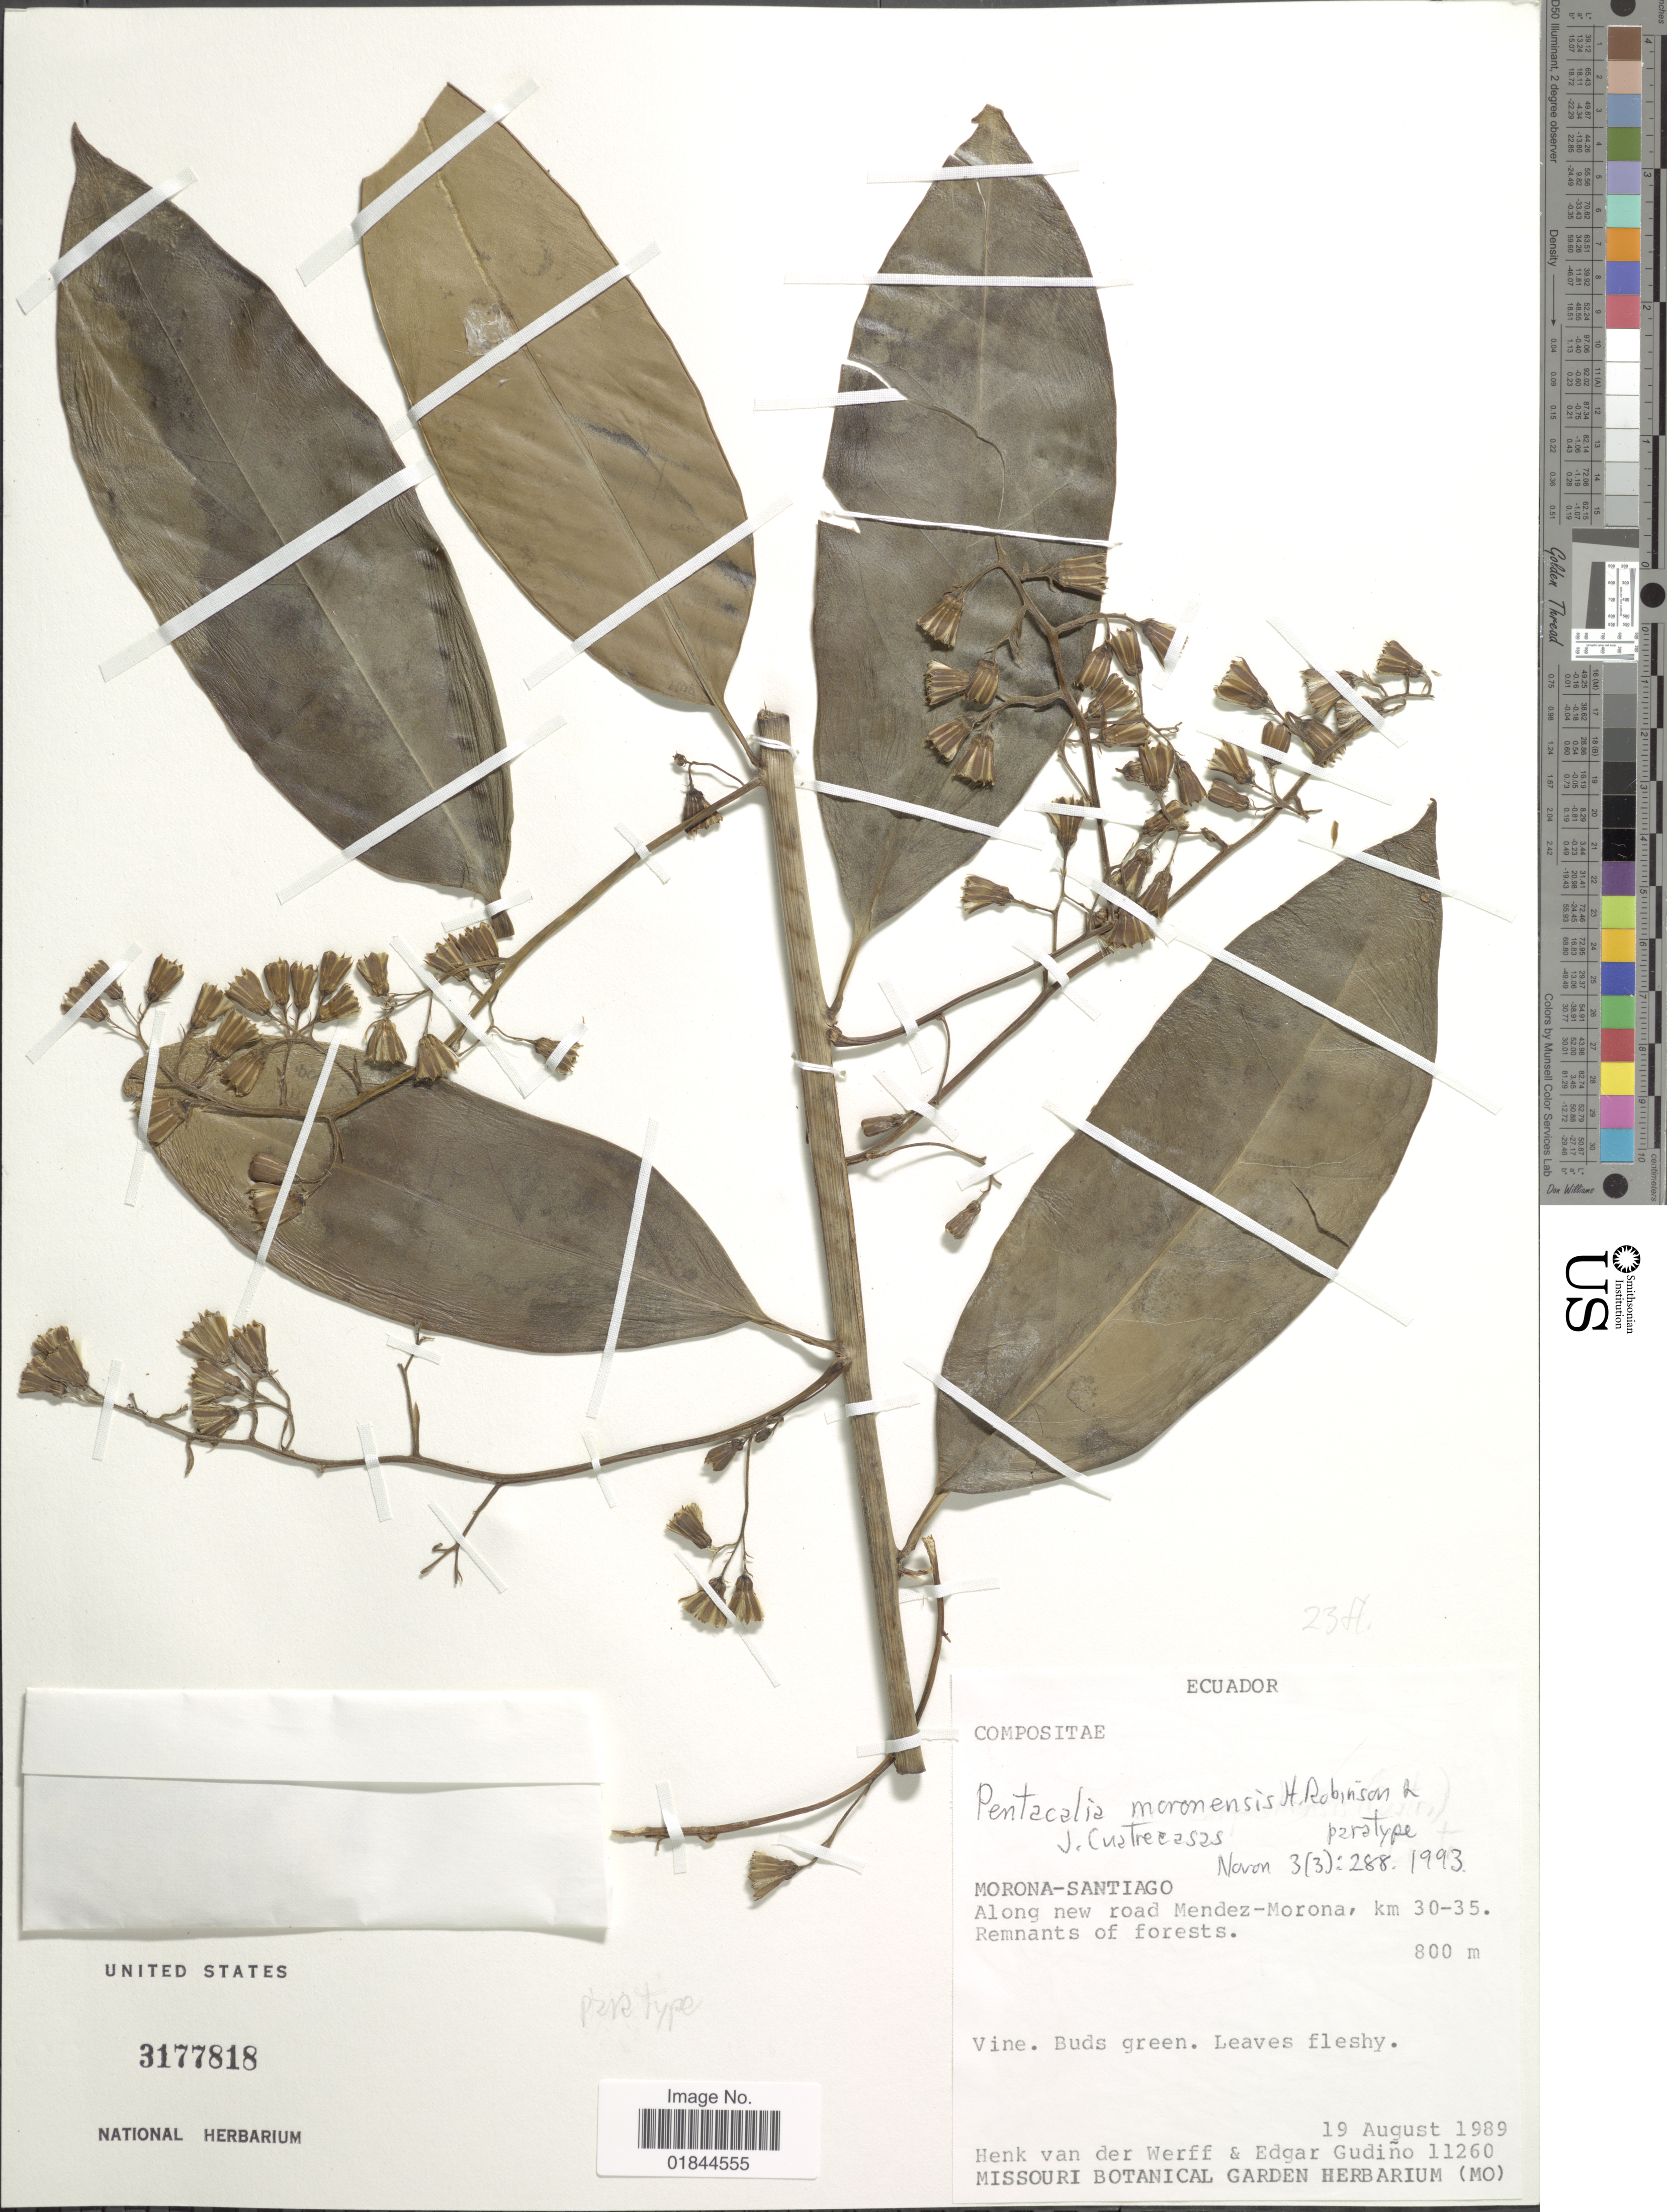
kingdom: Plantae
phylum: Tracheophyta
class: Magnoliopsida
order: Asterales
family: Asteraceae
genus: Pentacalia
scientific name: Pentacalia moronensis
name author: H. Rob. & Cuatrec.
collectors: H. van der Werff & E. Gudiño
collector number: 11260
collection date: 1989-08-19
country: Ecuador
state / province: Morona-Santiago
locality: Along new road Mendez-Morona, km 30-35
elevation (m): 800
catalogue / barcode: US 3177818